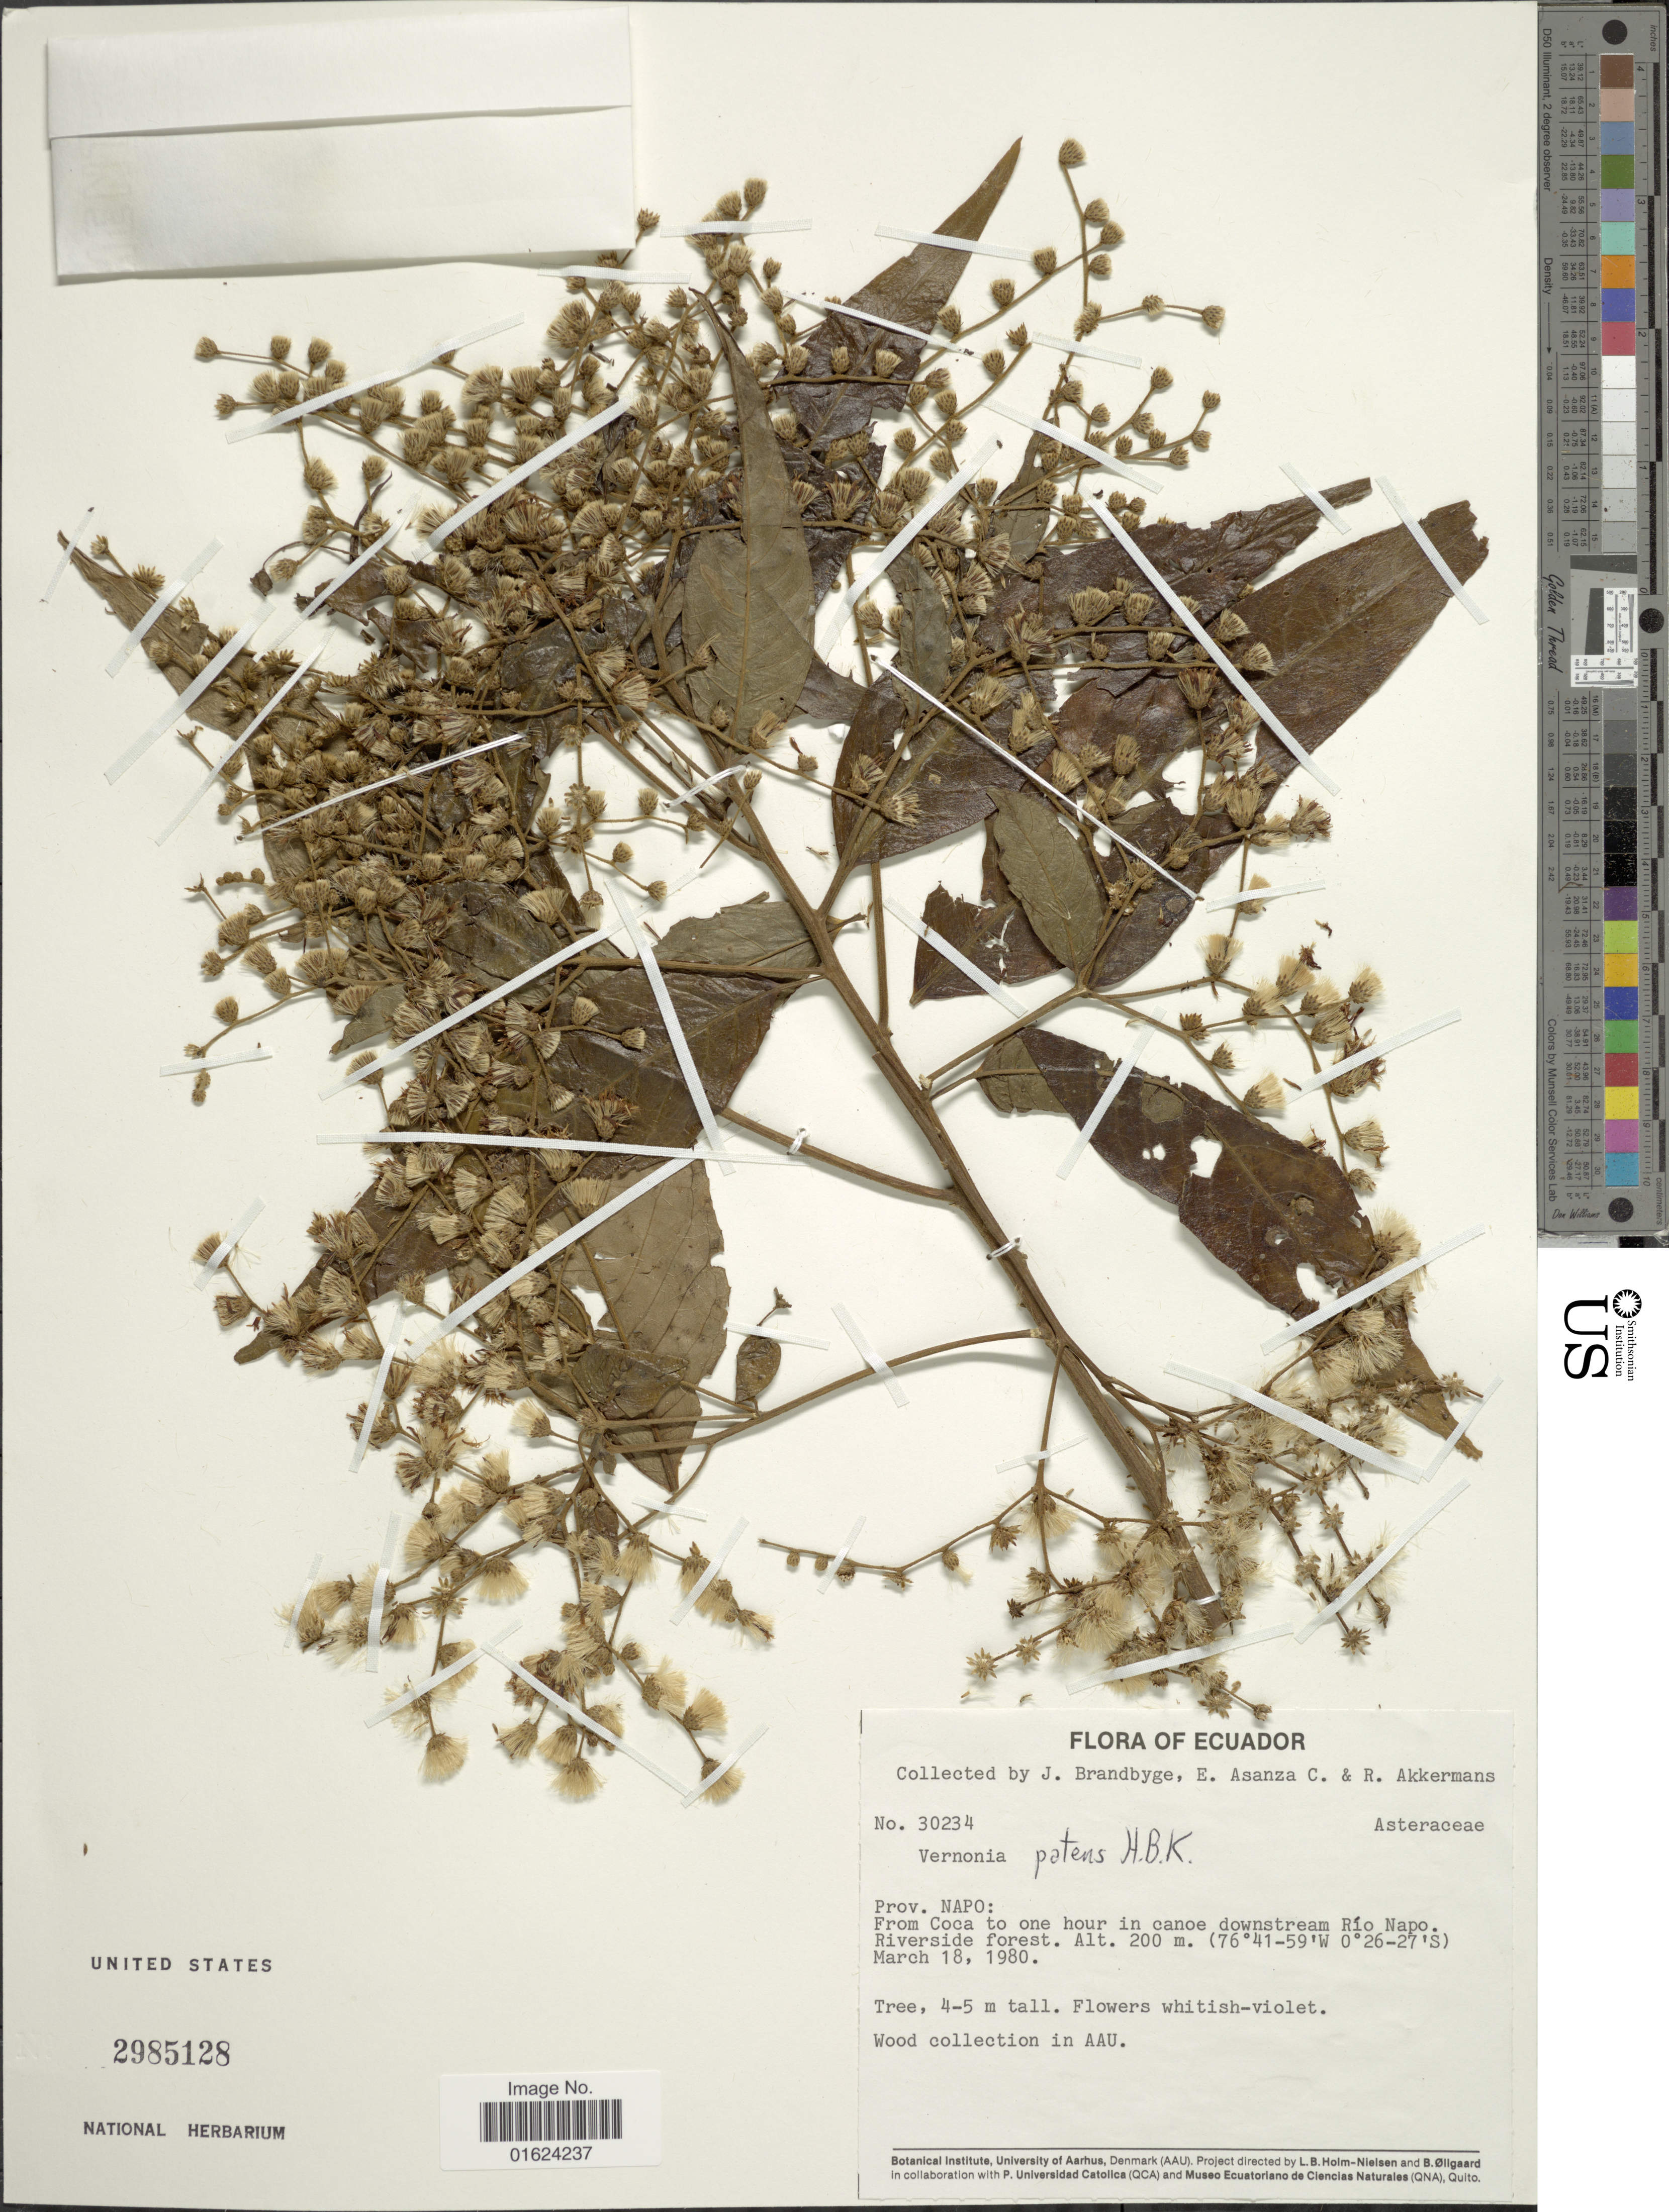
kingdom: Plantae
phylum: Tracheophyta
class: Magnoliopsida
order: Asterales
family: Asteraceae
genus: Vernonanthura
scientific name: Vernonanthura patens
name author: (Kunth) H. Rob.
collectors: J. Brandbyge, E. Asanza C. & R. W. A. P. Akkermans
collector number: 30234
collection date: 1980-03-18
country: Ecuador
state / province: Napo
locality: Ecuador, Prov. Napo: From Coca to one hour in canoe downstream Rio Napo. Riverside forest.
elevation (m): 200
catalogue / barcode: US 2985128